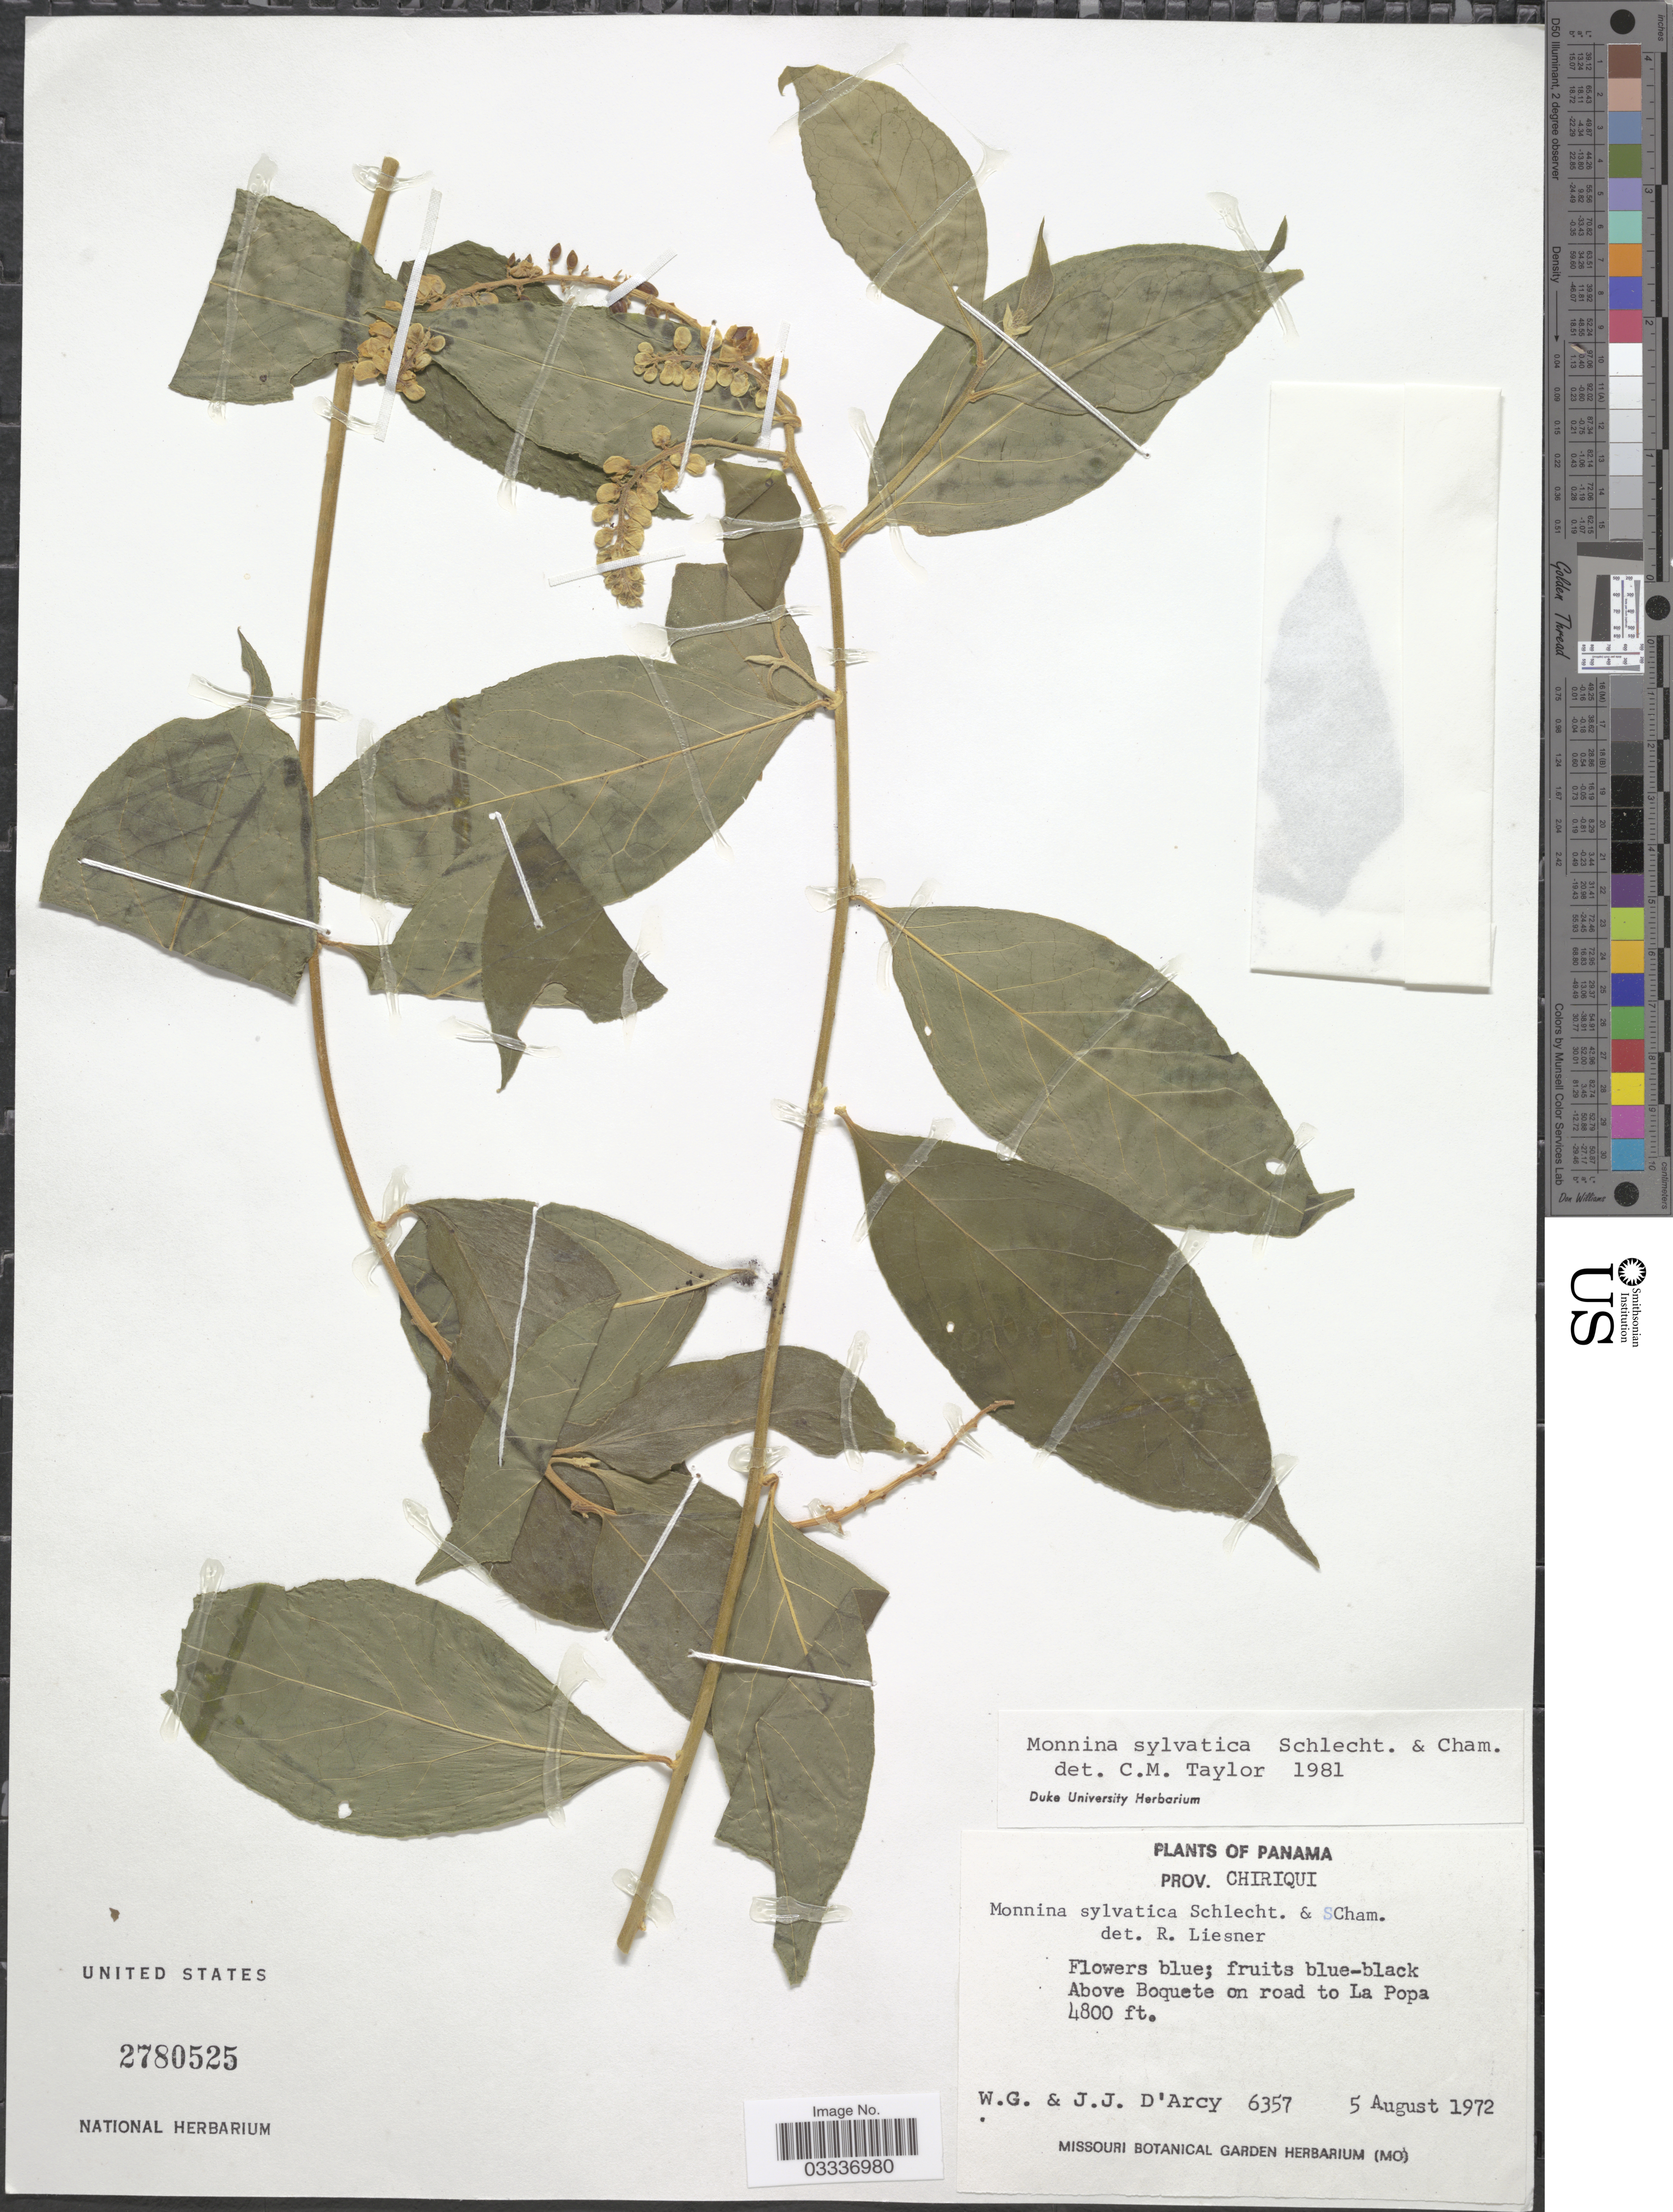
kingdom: Plantae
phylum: Tracheophyta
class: Magnoliopsida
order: Fabales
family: Polygalaceae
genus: Monnina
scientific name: Monnina sylvatica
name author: Schltdl. & Cham.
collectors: W. G. D'Arcy & J. J. D'Arcy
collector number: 6357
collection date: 1972-08-05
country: Panama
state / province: Chiriqui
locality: Above Boquete on road to La Popa.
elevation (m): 1463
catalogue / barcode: US 2780525